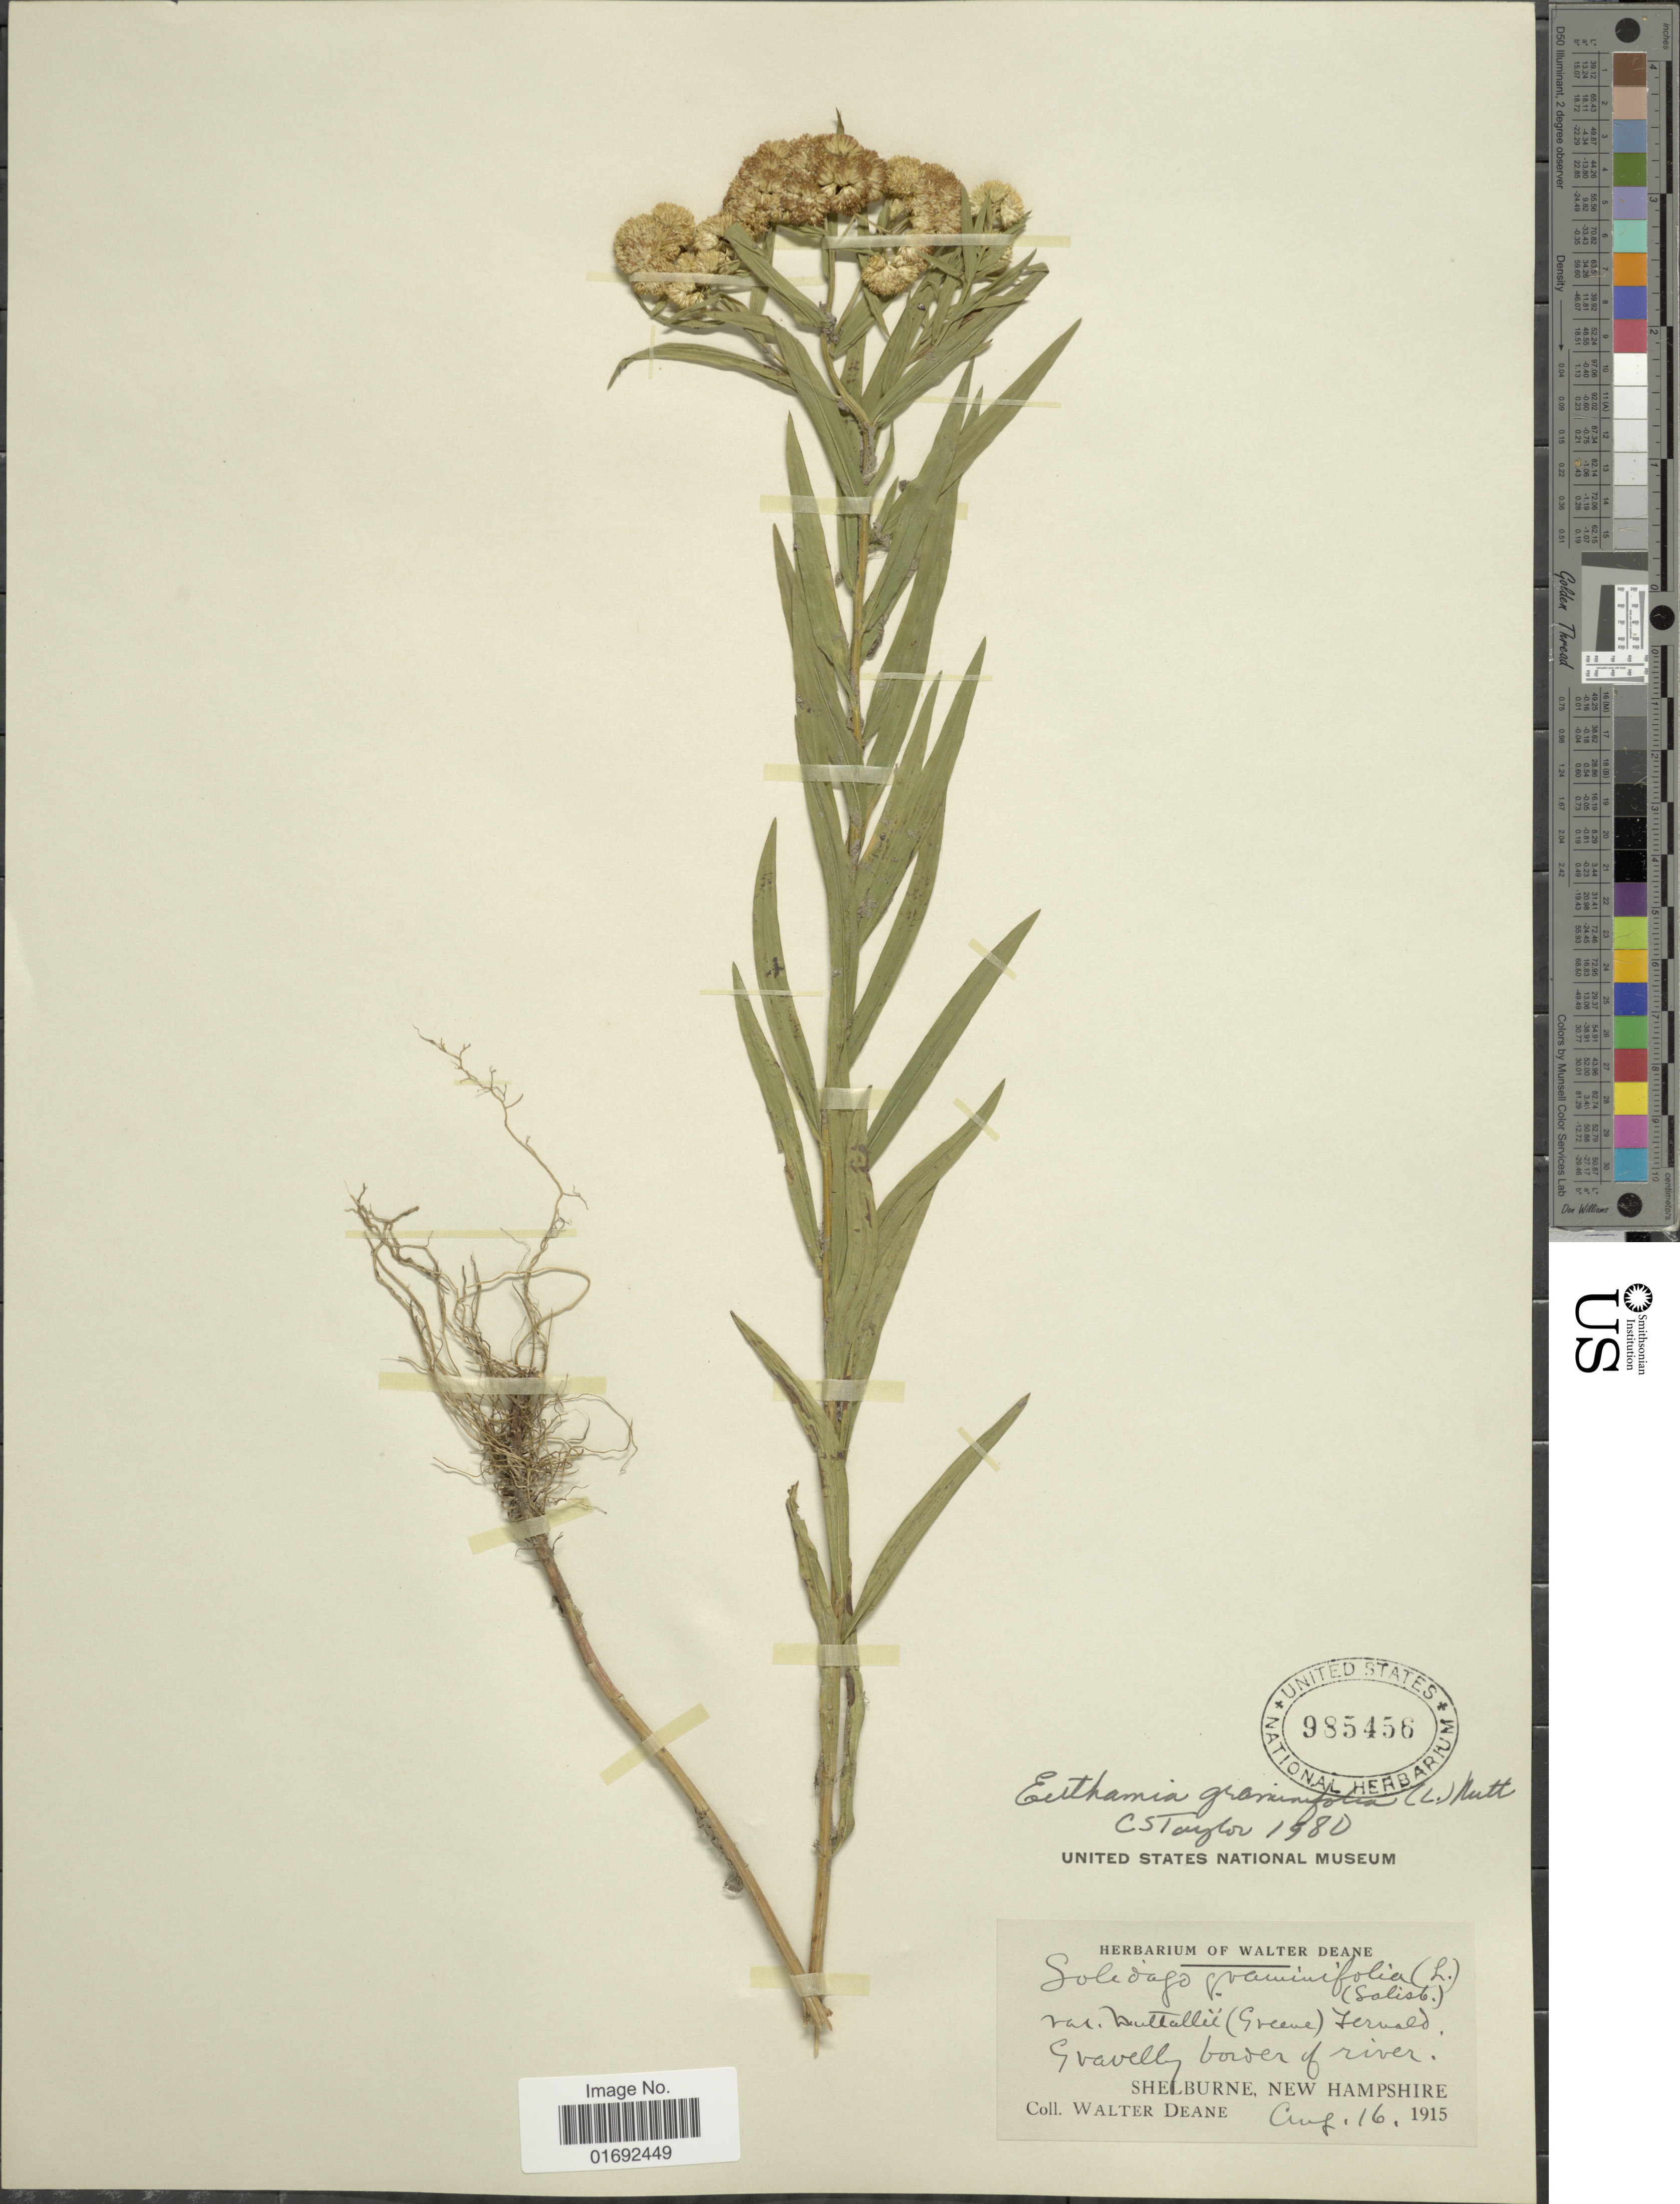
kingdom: Plantae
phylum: Tracheophyta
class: Magnoliopsida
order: Asterales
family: Asteraceae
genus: Euthamia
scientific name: Euthamia graminifolia var. nuttalii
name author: (S.W. Greene) W. Stone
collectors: W. Deane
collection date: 1915-08-16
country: United States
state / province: New Hampshire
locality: Gravelly border of river, Shelburne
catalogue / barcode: US 985456